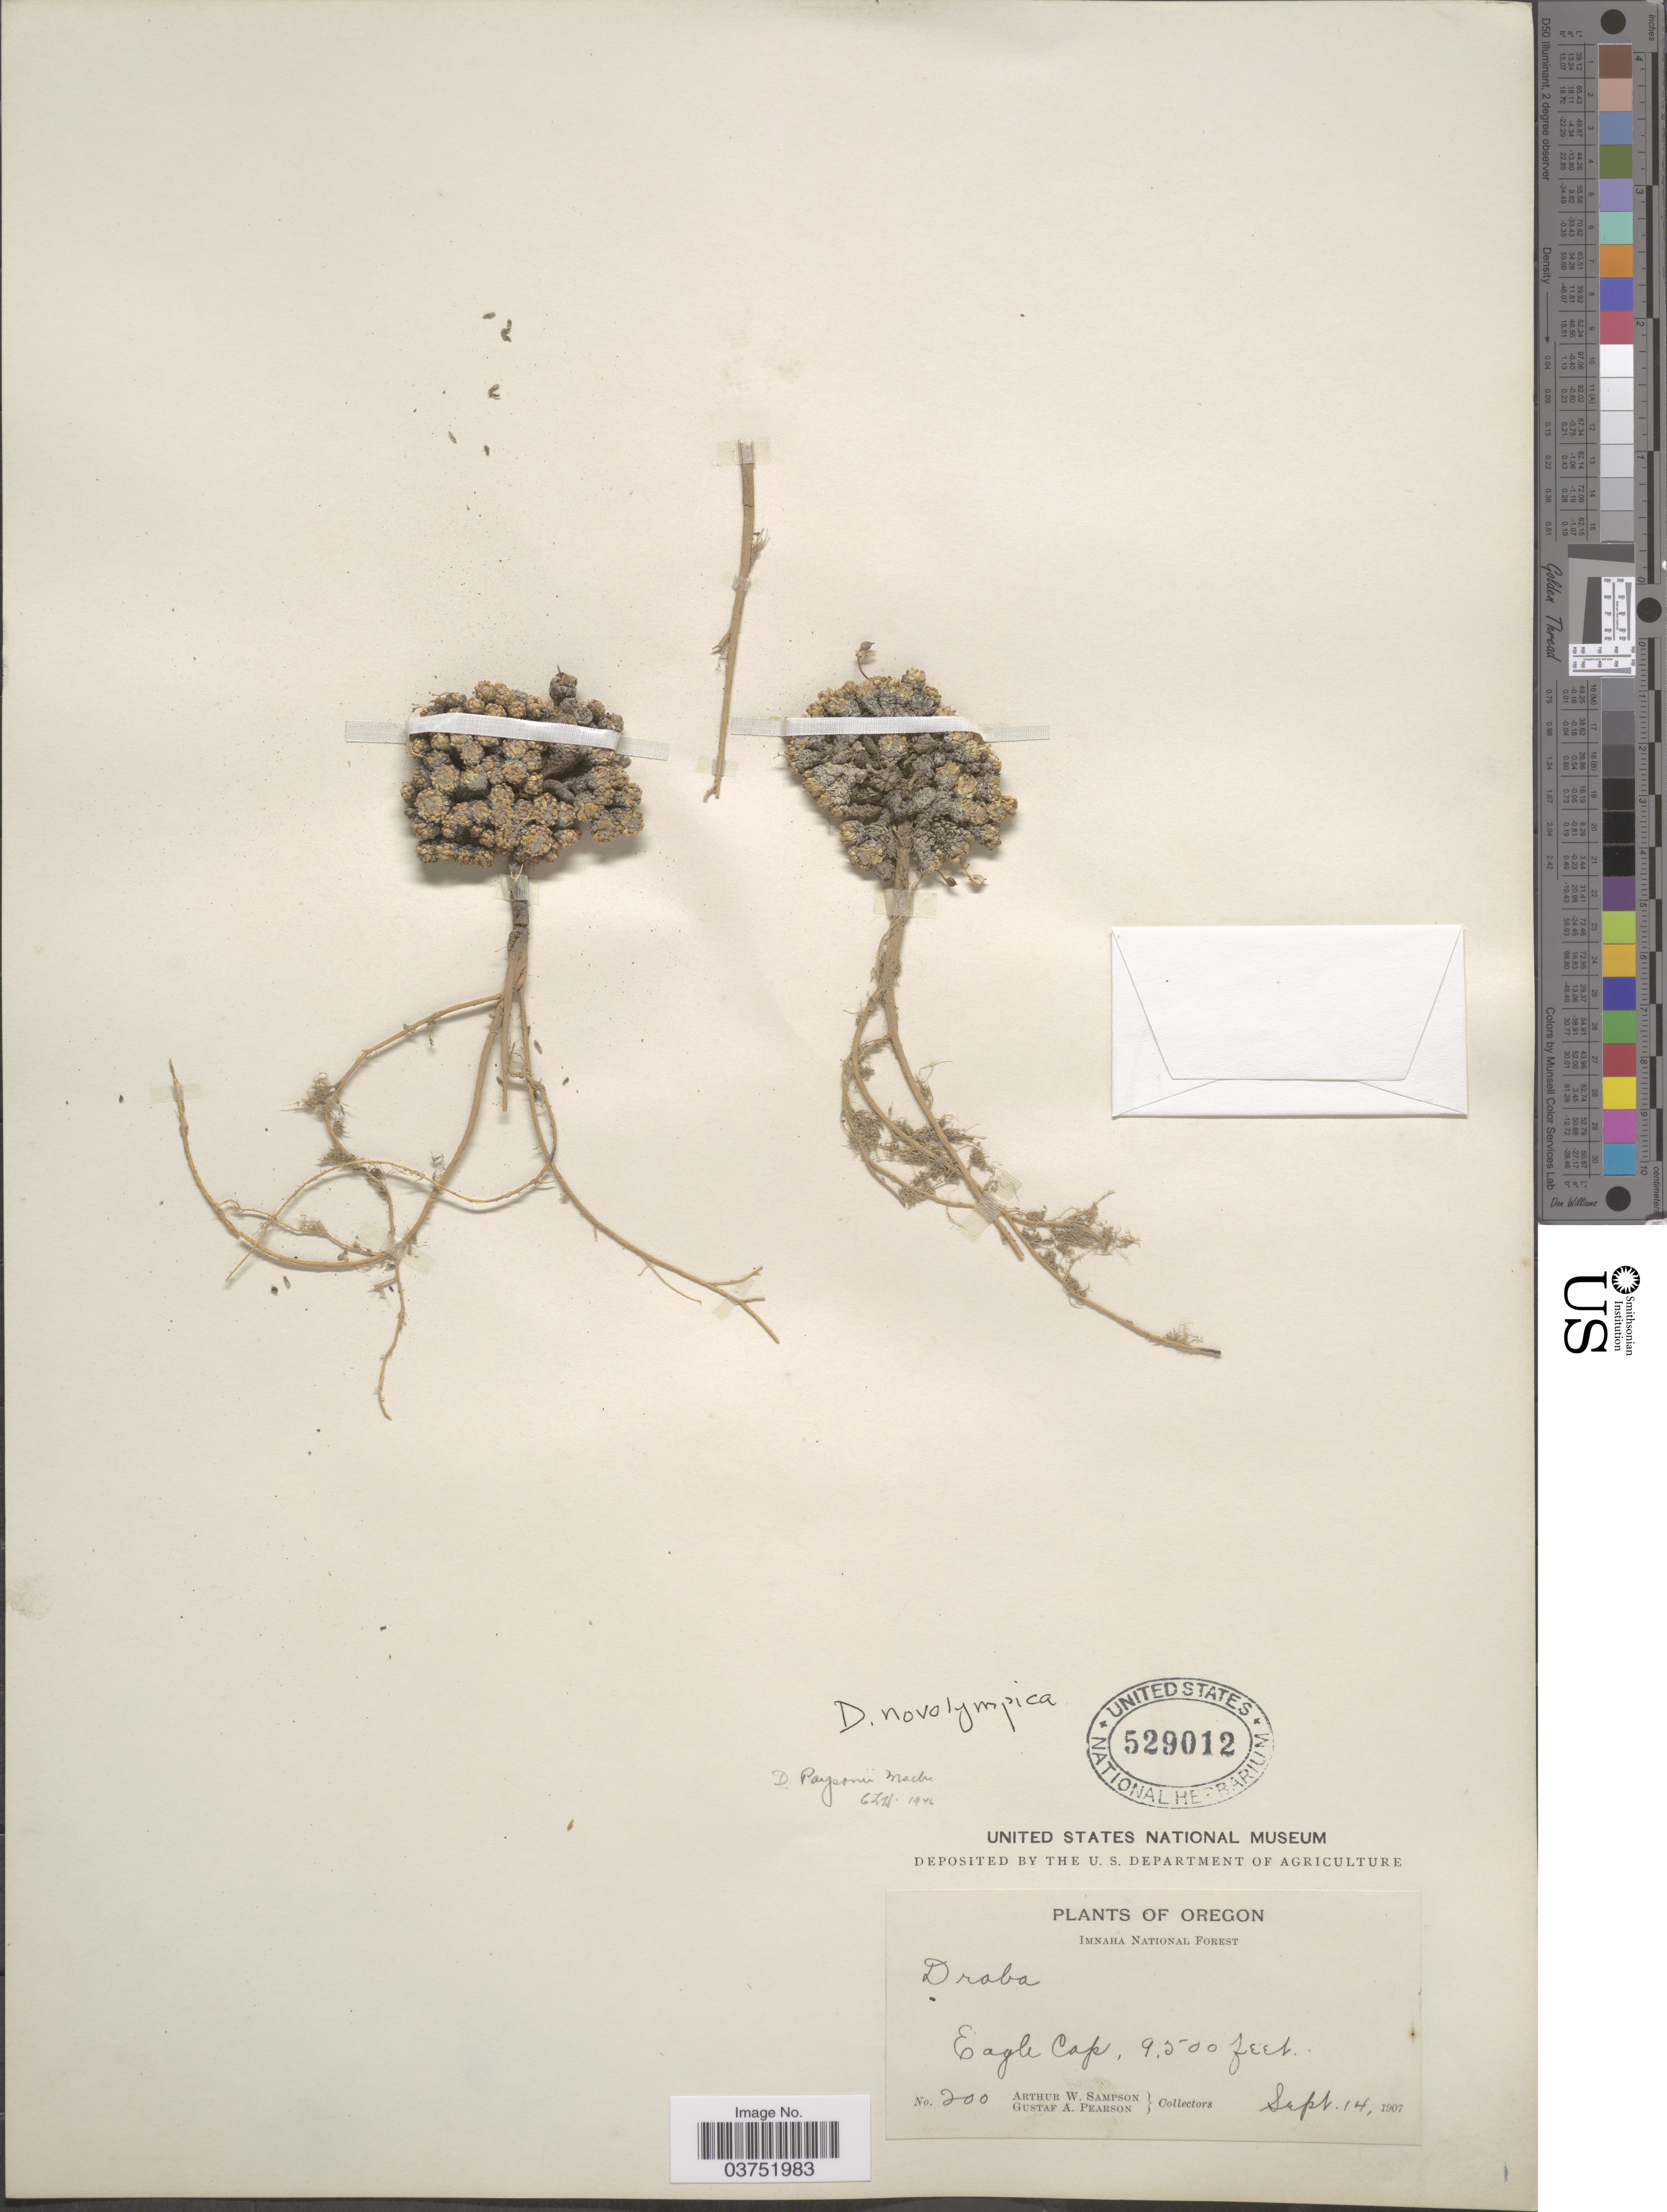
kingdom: Plantae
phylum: Tracheophyta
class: Magnoliopsida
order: Brassicales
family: Brassicaceae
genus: Draba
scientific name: Draba novolympica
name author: Payson & H. St. John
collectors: A. Sampson & G. Pearson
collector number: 200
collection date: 1907-09-14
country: United States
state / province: Oregon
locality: Imnaha National Forest. Eagle Cap.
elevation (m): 2896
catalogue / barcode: US 529012